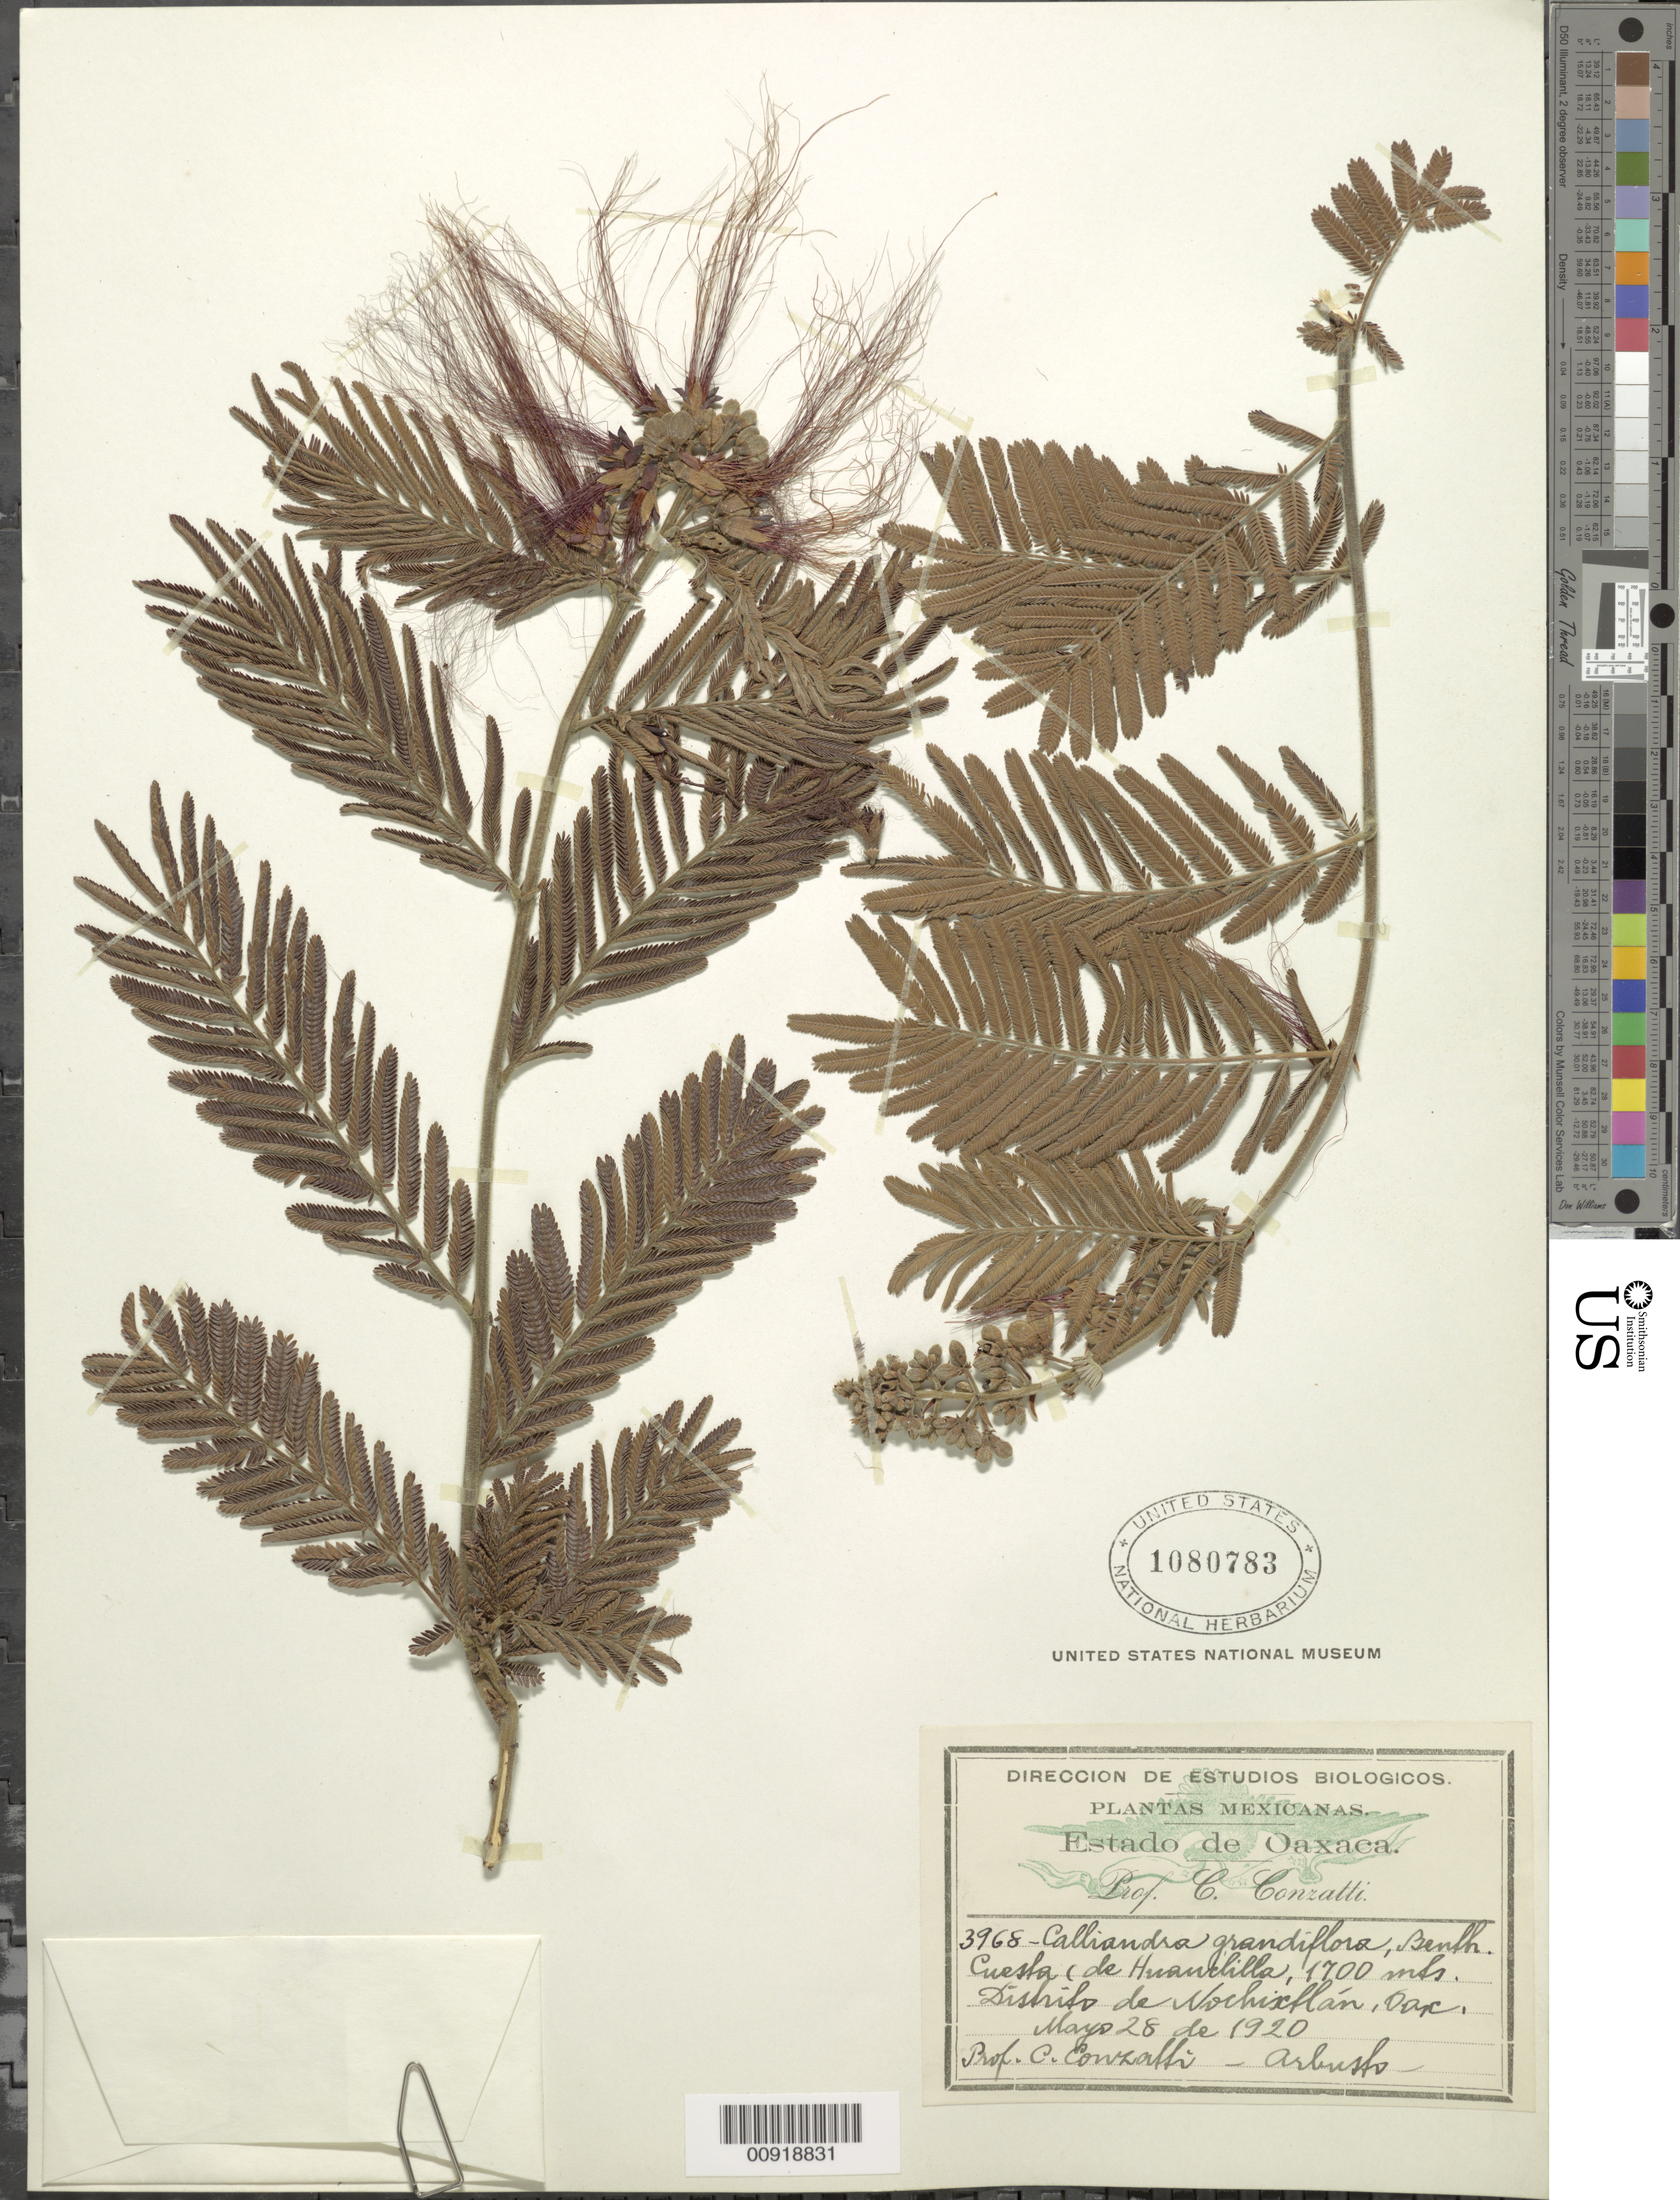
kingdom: Plantae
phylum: Tracheophyta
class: Magnoliopsida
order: Fabales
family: Fabaceae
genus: Calliandra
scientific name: Calliandra grandiflora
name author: (L'Hér.) Benth.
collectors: C. Conzatti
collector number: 3968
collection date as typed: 28 May 1920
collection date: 1920-05-28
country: Mexico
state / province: Oaxaca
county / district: Nochixtlán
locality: Cuesta de Huanclilla, Distrito de Nochixtlán, Oaxaca.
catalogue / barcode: US 1080783